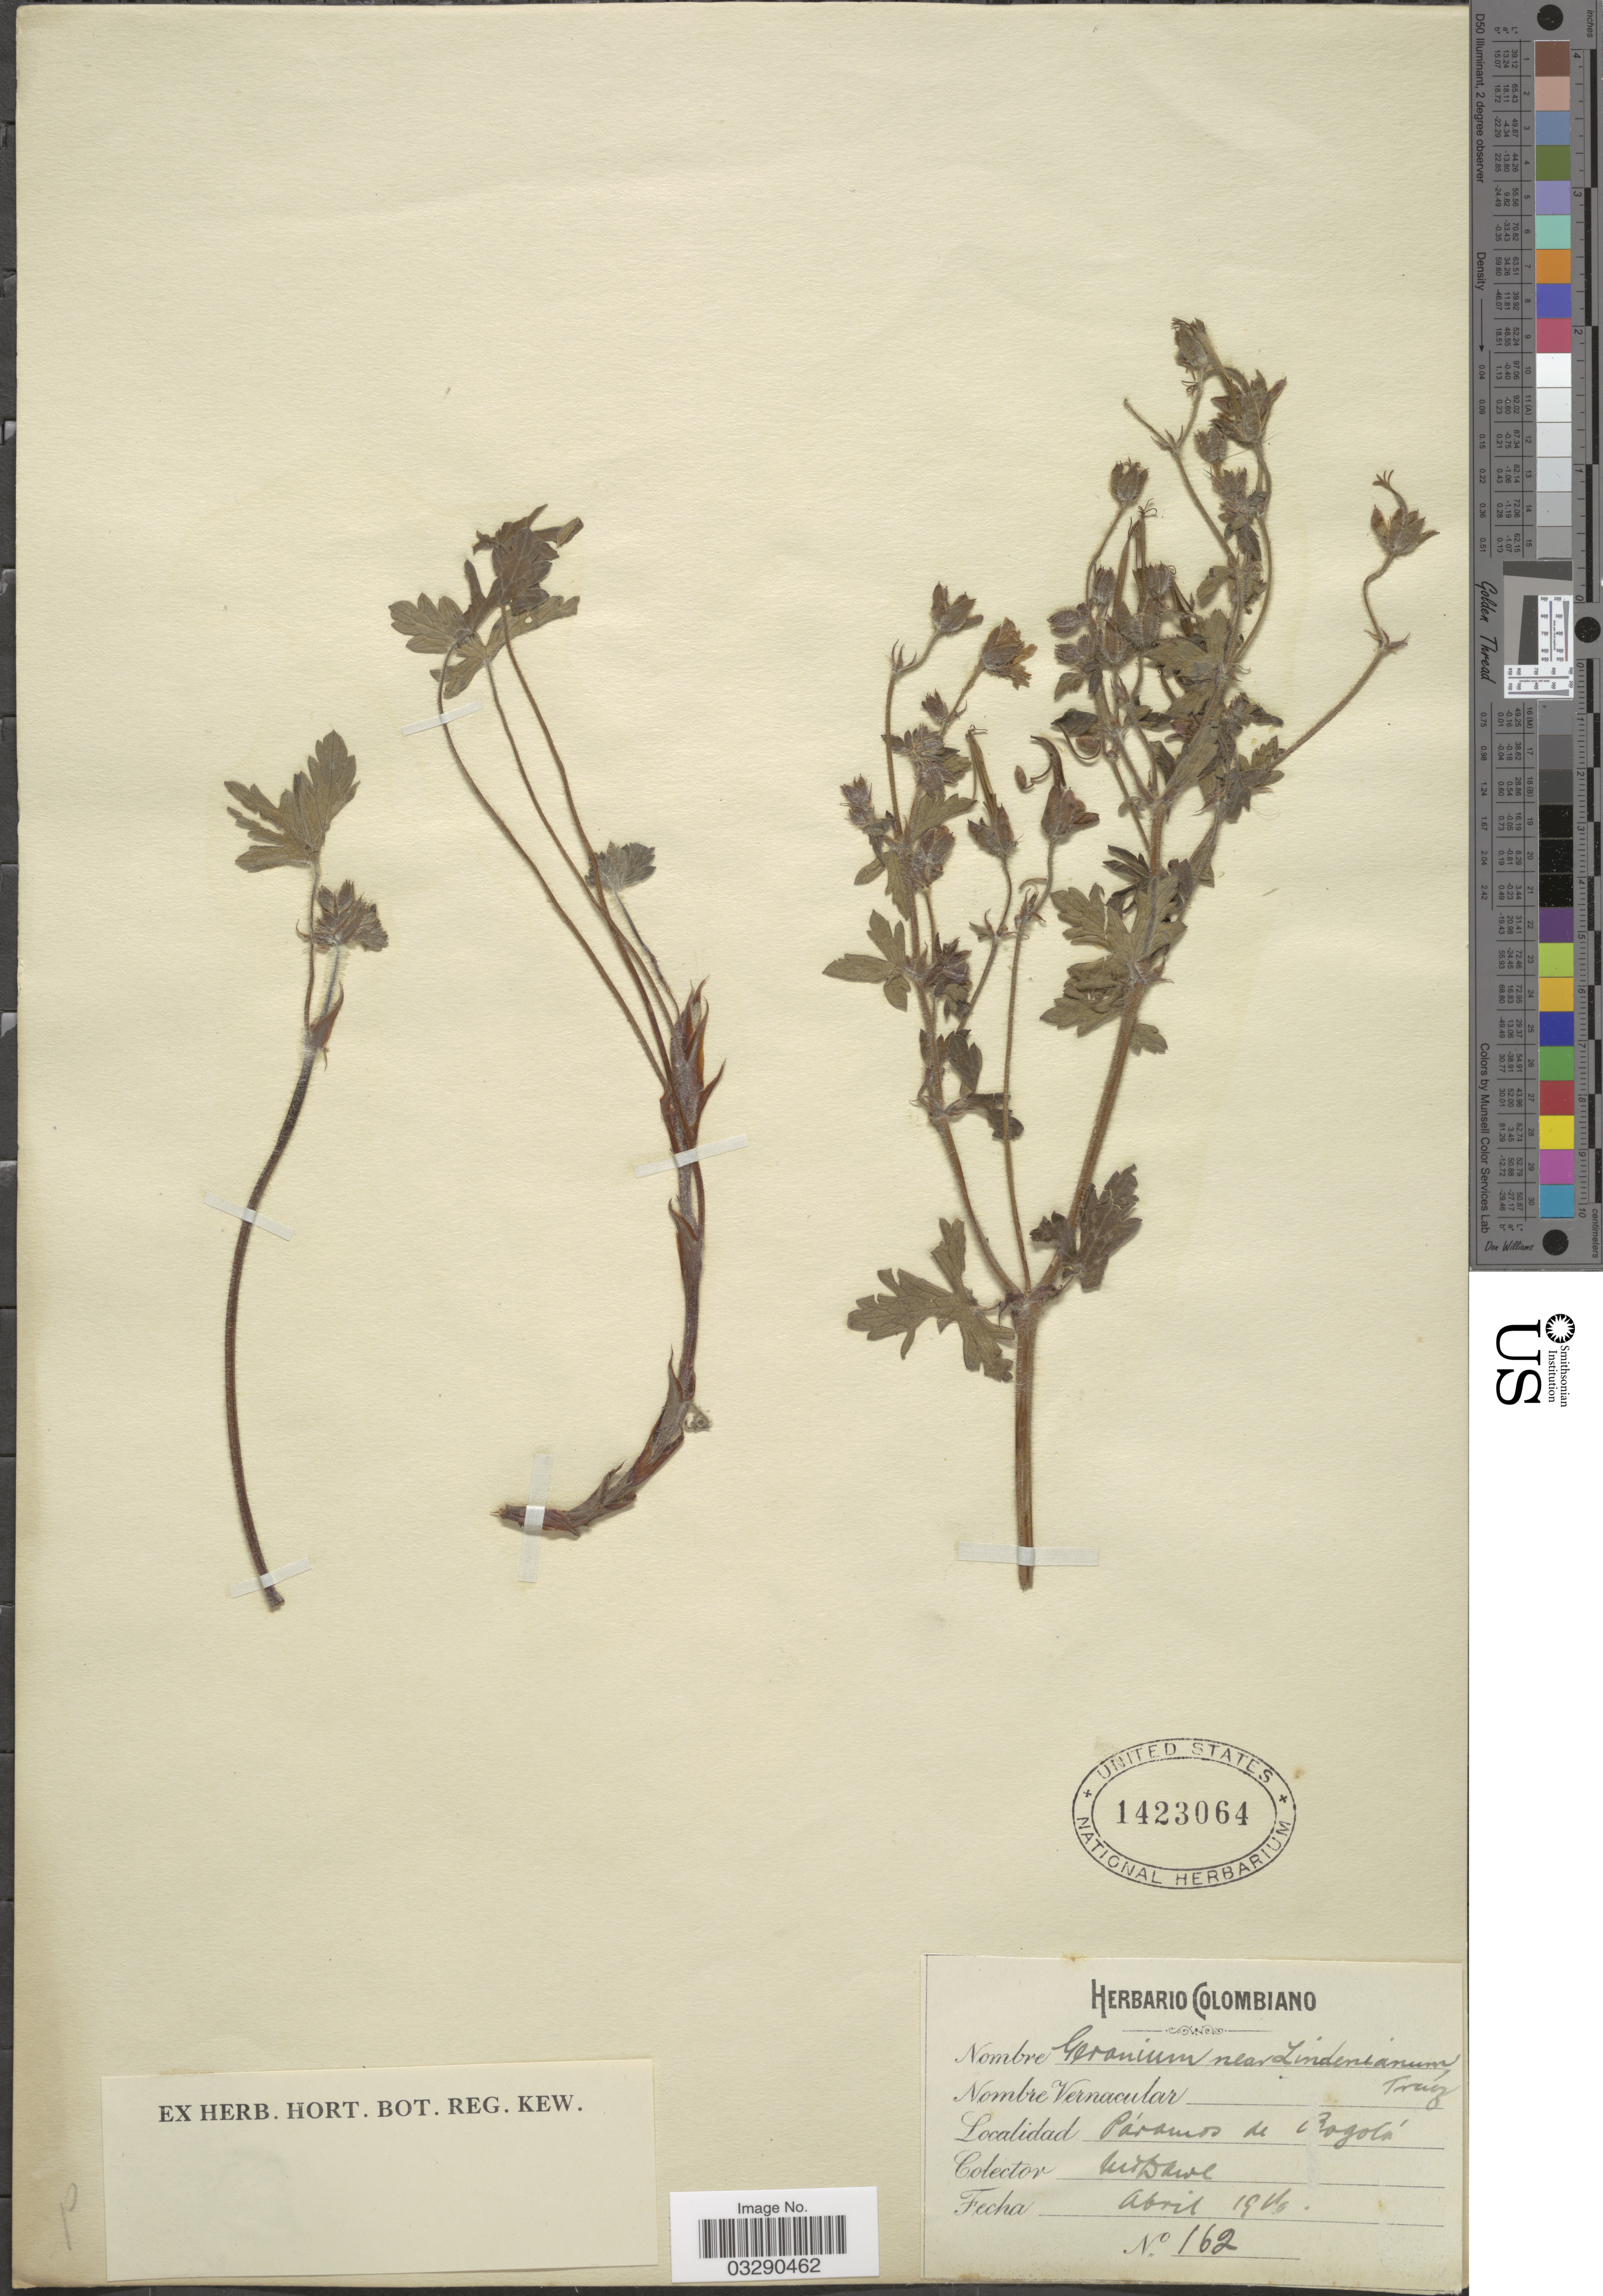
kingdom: Plantae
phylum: Tracheophyta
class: Magnoliopsida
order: Geraniales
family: Geraniaceae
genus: Geranium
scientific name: Geranium sp.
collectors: M. T. Dawe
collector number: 162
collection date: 1916-04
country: Colombia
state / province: Bogota D.C.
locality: Páramos de Bogotá.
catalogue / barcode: US 1423064